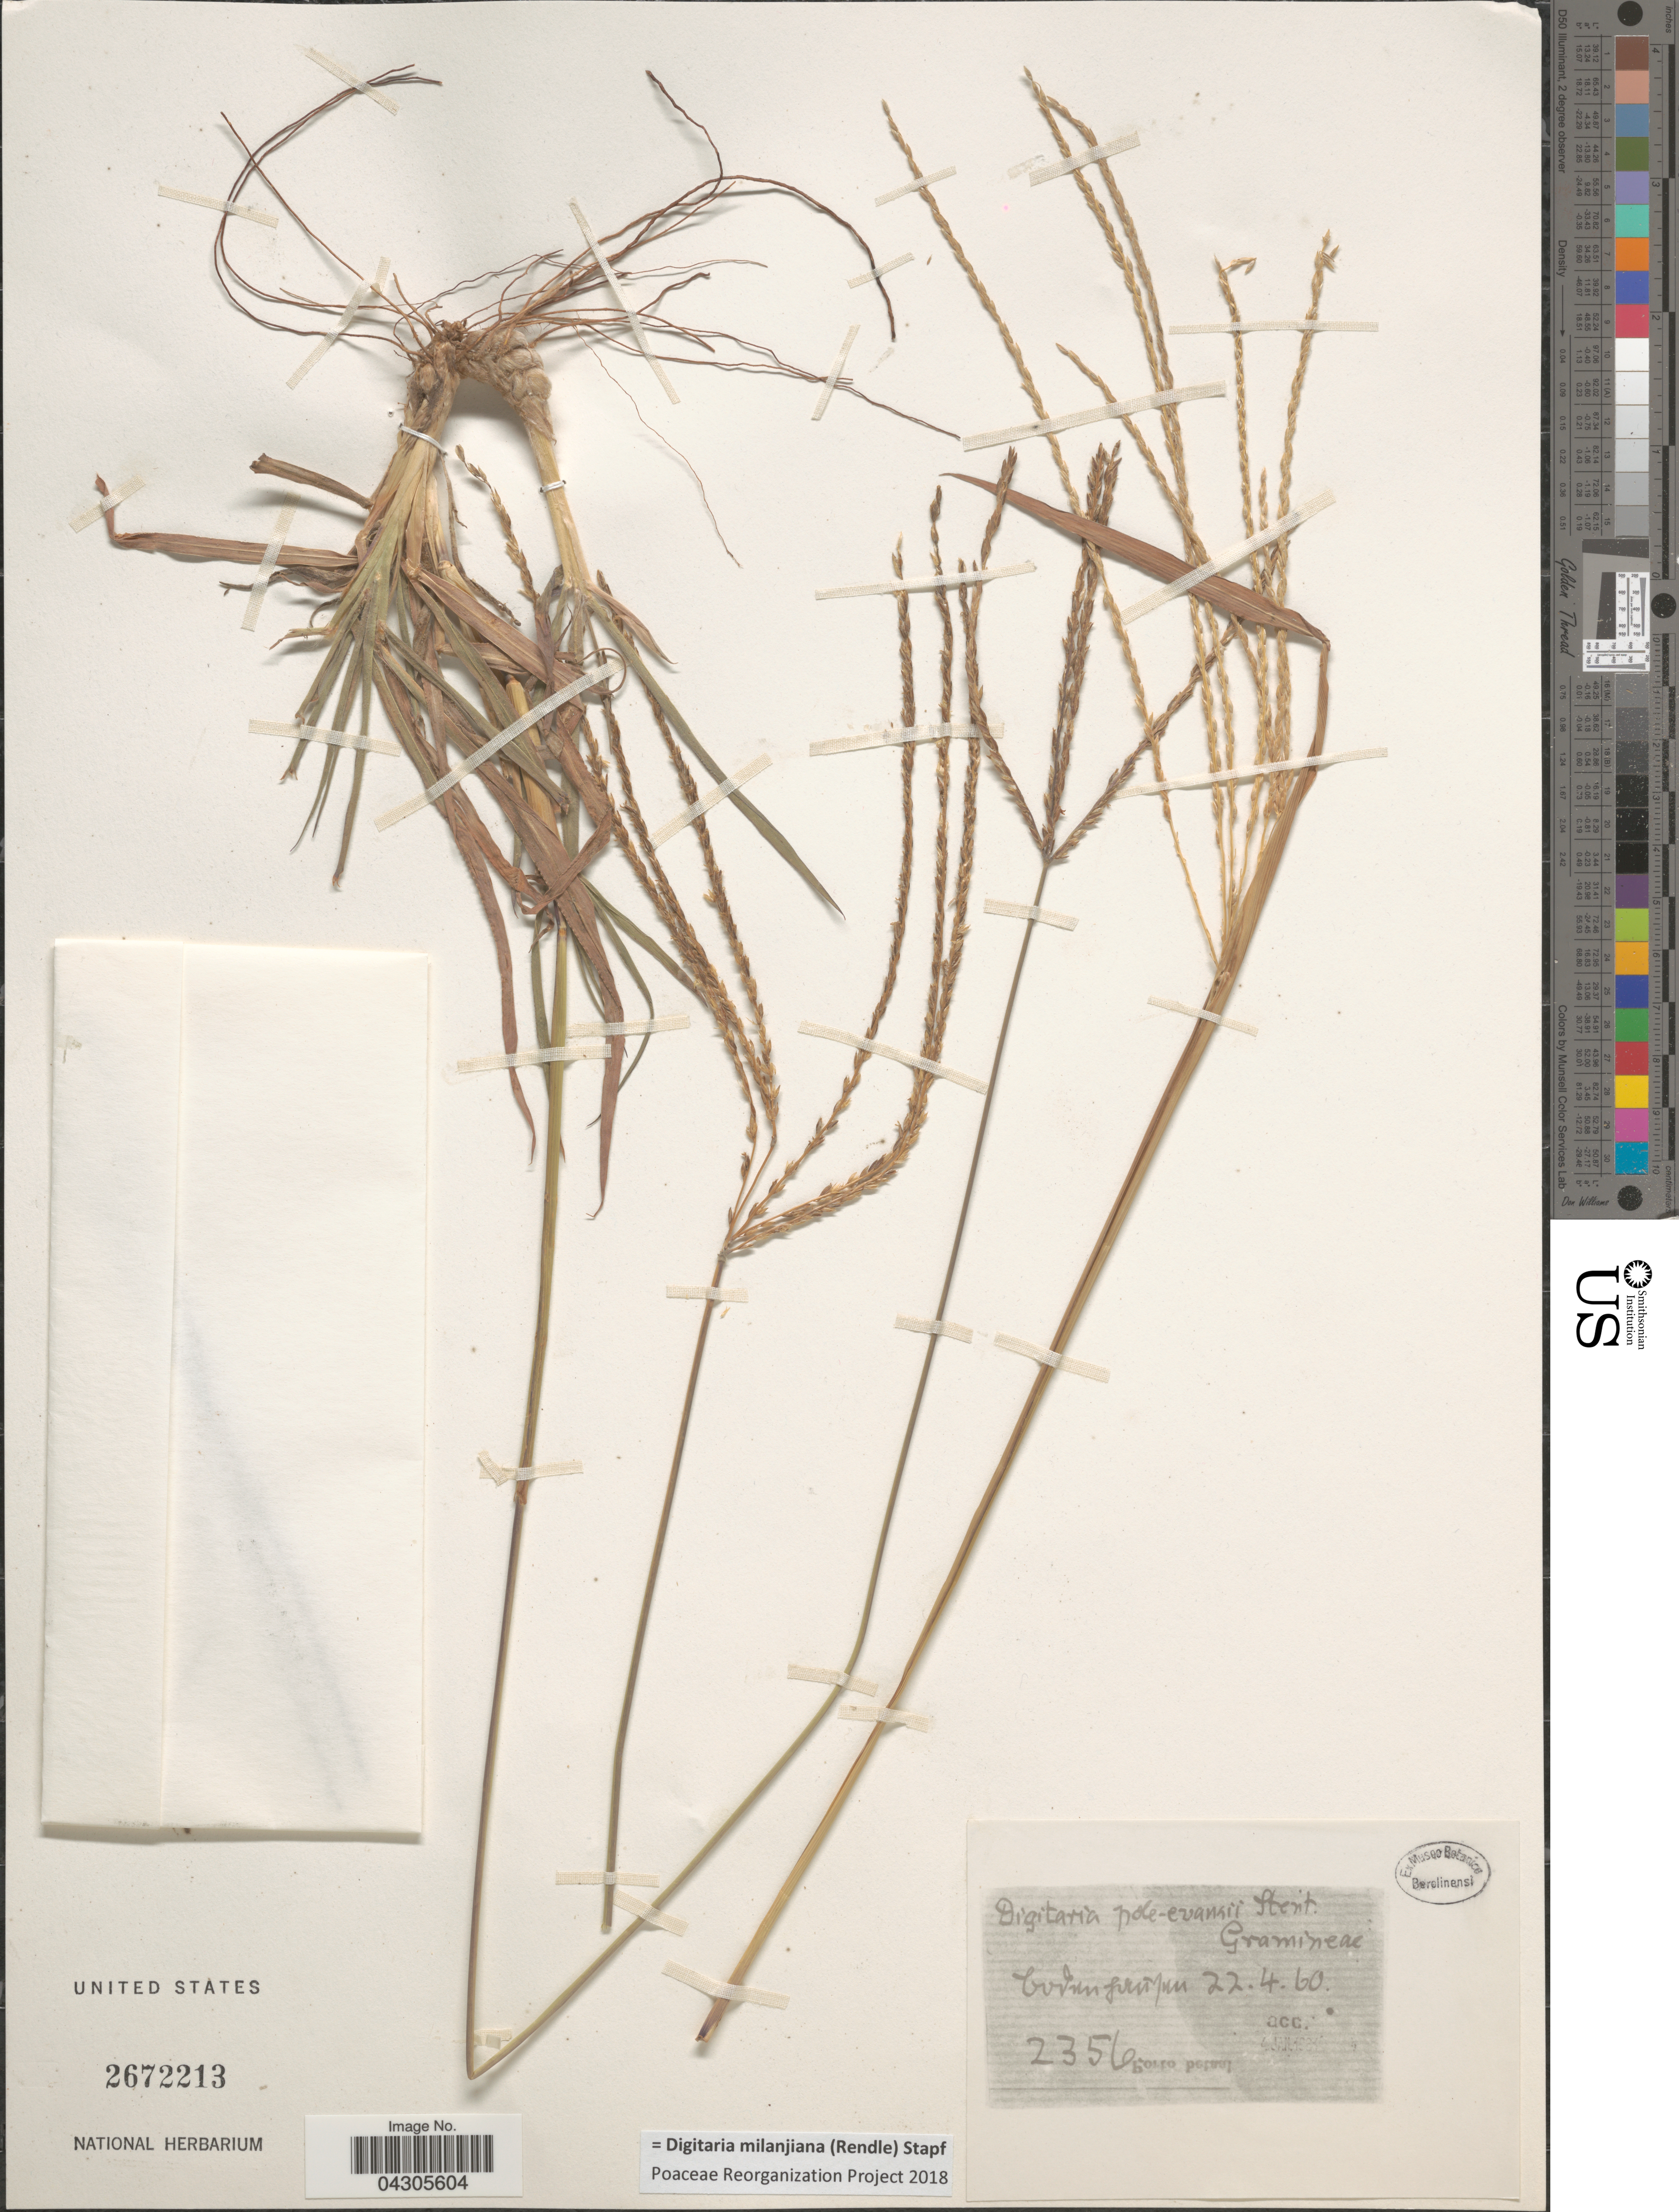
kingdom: Plantae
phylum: Tracheophyta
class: Liliopsida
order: Poales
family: Poaceae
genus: Digitaria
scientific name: Digitaria milanjiana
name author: (Rendle) Stapf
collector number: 2356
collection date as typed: Transcribed d/m/y: 22/4/60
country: Germany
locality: Bodenhausen.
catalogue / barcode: US 2672213